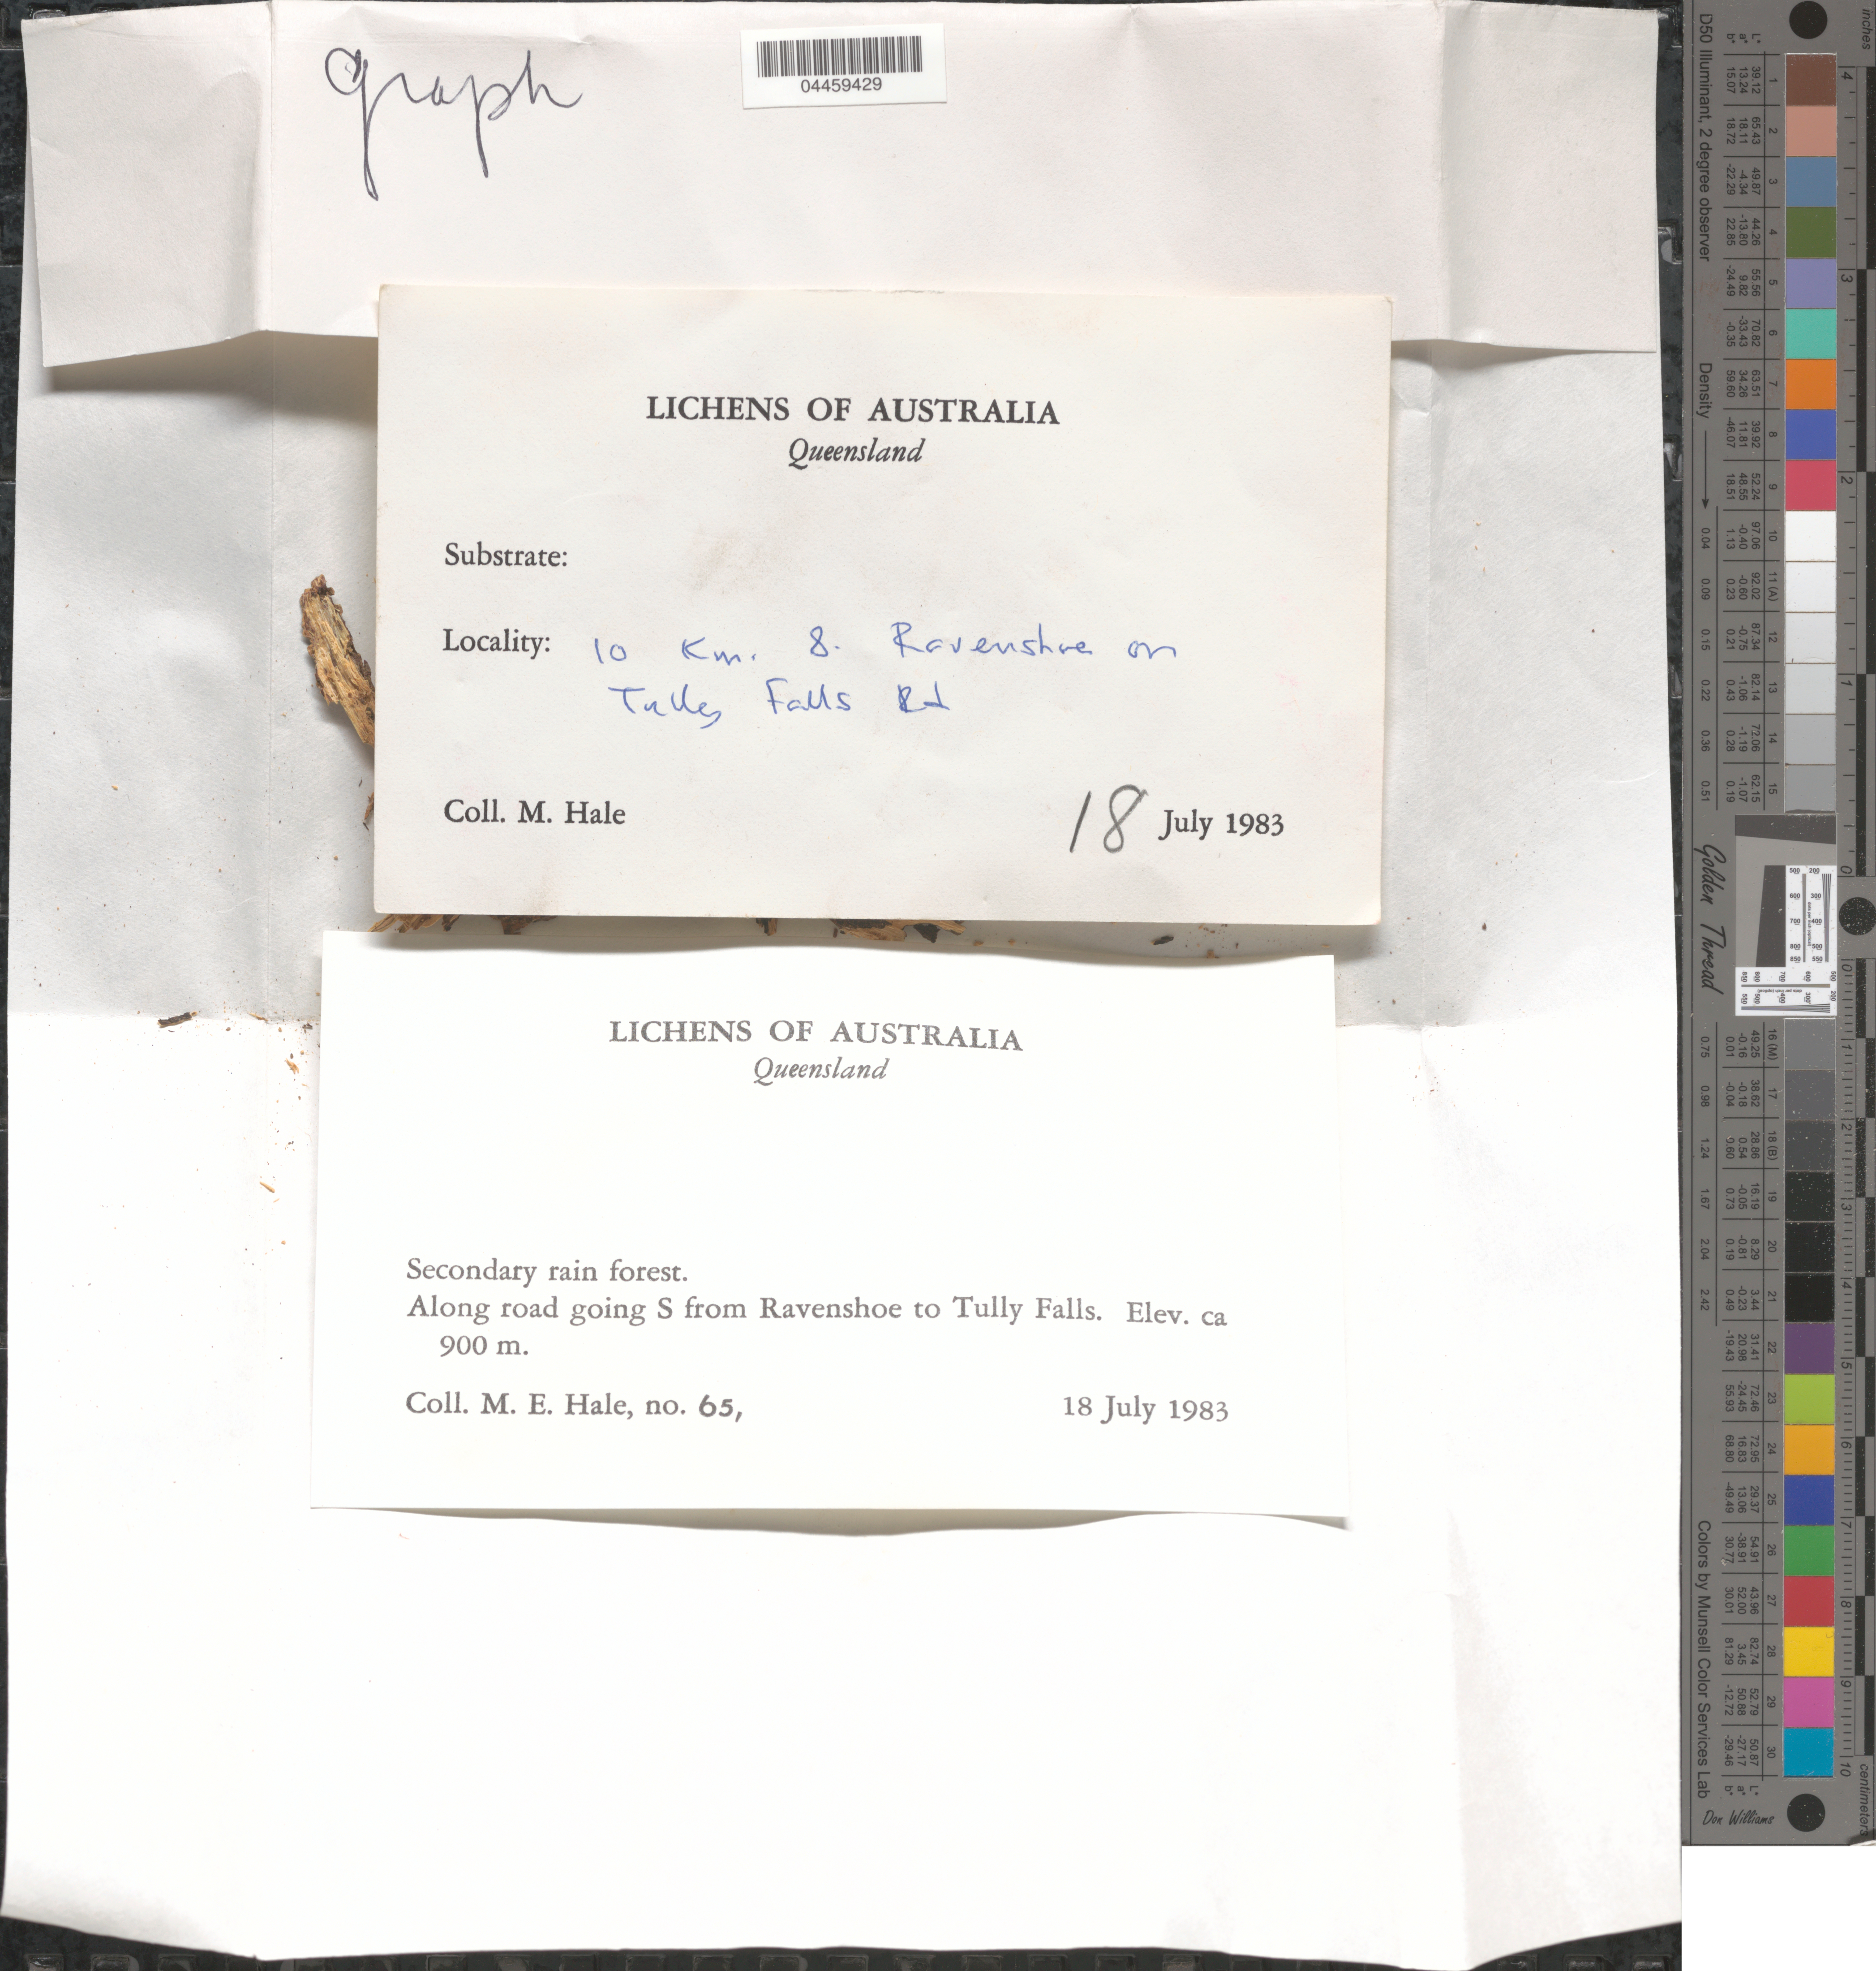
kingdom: Fungi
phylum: Ascomycota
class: Lecanoromycetes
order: Ostropales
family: Graphidaceae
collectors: M. Hale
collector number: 65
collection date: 1983-06-18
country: Australia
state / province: Queensland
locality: Along road going S from Ravenshoe to Tully Falls. 10 km 8 Ravenshoe on Talley Falls Rd.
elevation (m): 900